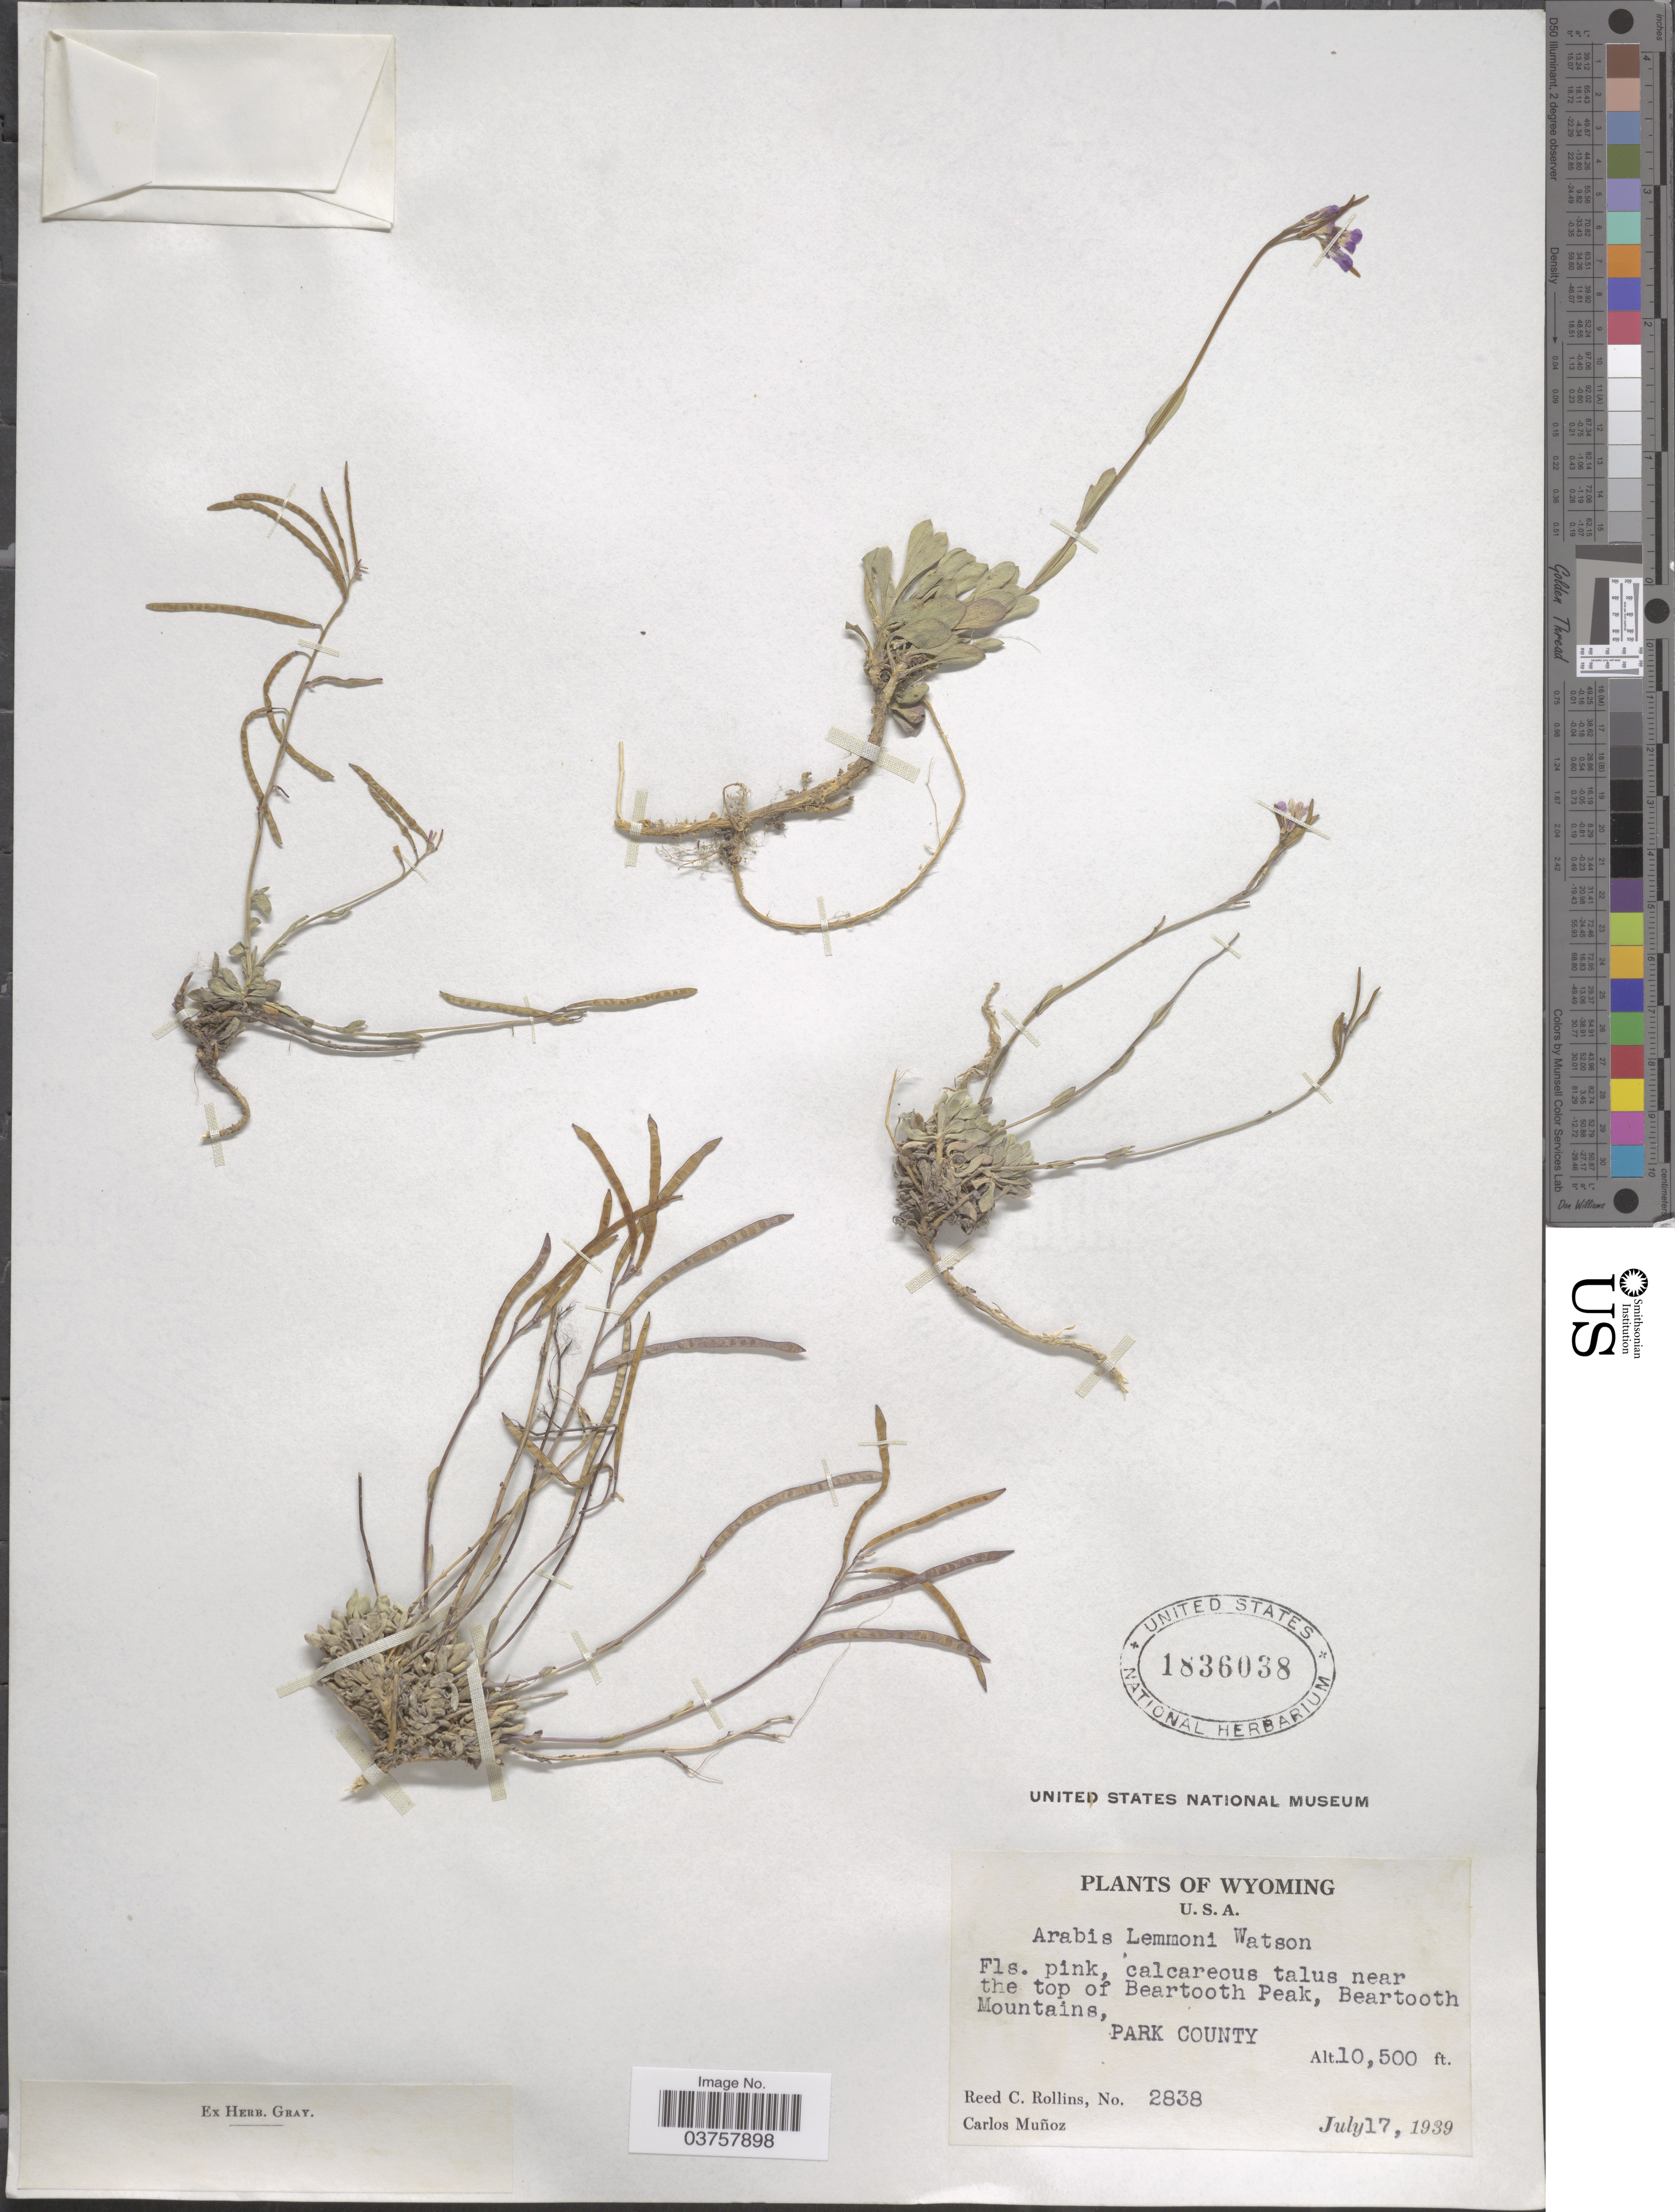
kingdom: Plantae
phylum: Tracheophyta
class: Magnoliopsida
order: Brassicales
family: Brassicaceae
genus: Arabis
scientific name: Arabis lemmonii var. depauperata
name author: (A. Nelson & P.B. Kenn.) Rollins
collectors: R. C. Rollins & C. Muñoz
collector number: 2838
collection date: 1939-07-17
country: United States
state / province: Wyoming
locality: Near the top of Beartooth Peak, Beartooth Mountains, Park County.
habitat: calcerous talus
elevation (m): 3200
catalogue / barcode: US 1836038